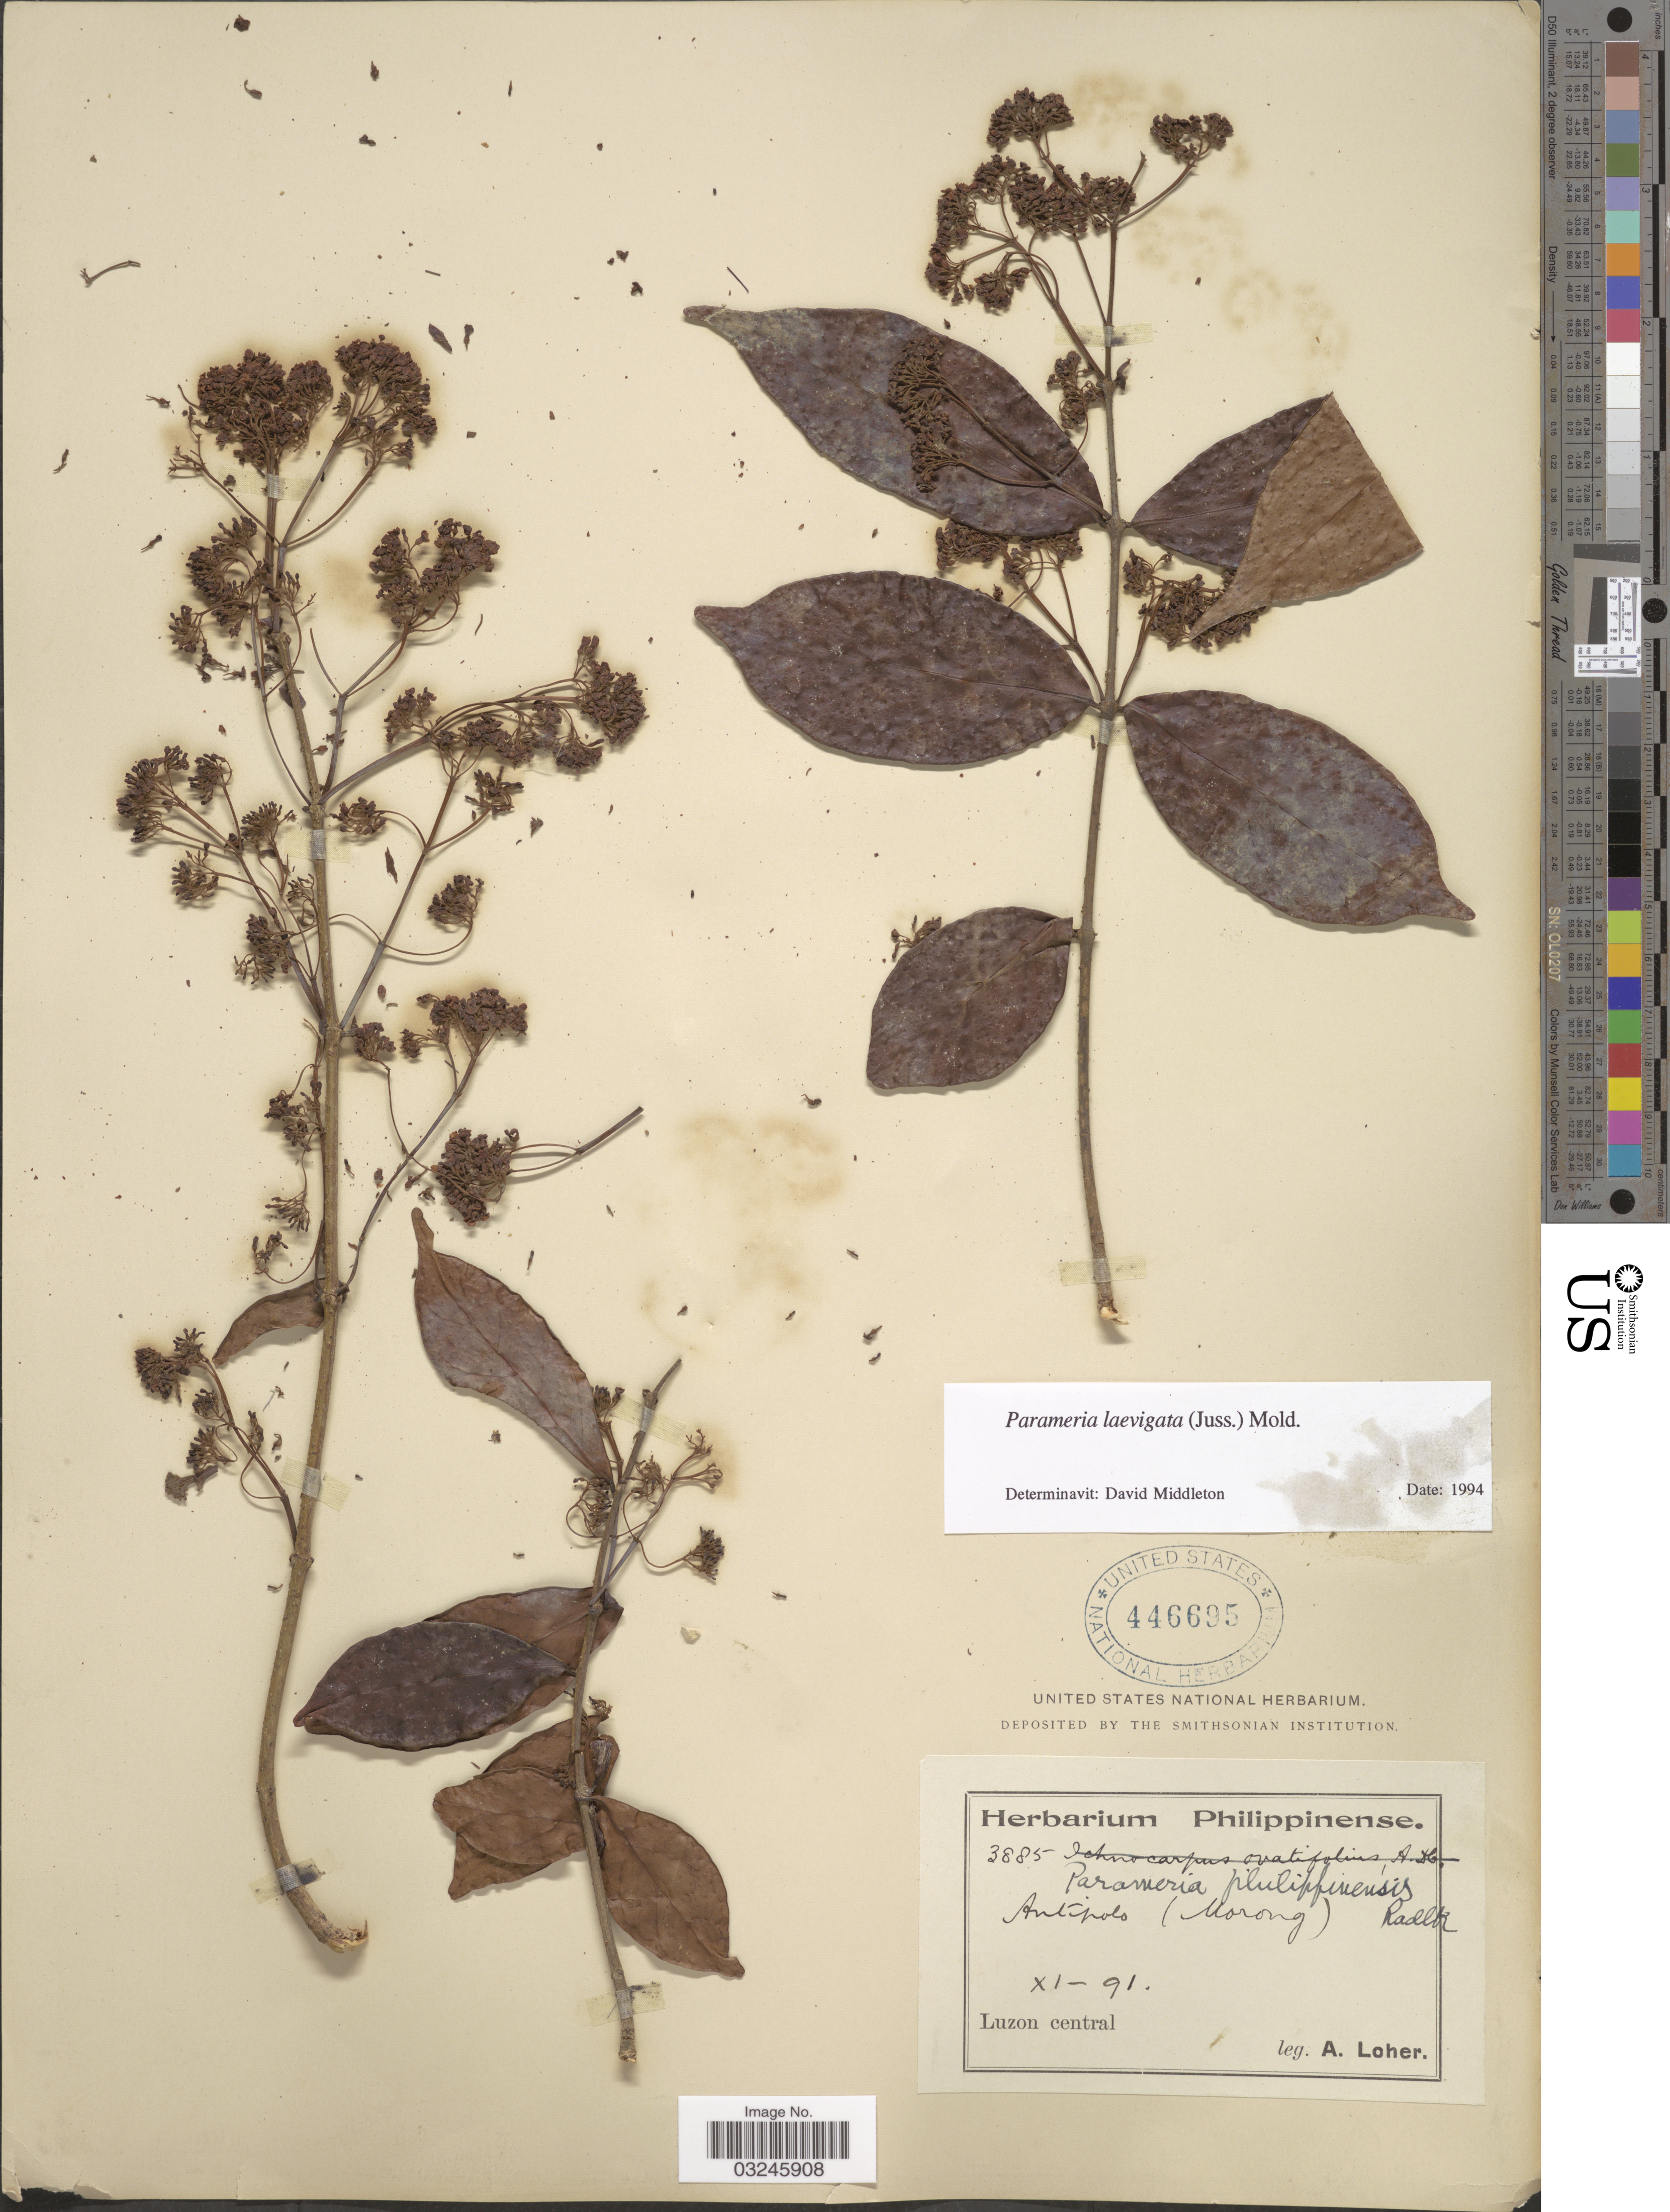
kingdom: Plantae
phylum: Tracheophyta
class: Magnoliopsida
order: Gentianales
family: Apocynaceae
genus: Parameria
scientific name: Parameria laevigata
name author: (Juss.) Moldenke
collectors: A. Loher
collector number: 3885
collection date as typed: Transcribed d/m/y: /11/91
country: Philippines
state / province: Central Luzon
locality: Antipolo (Morong), Luzon Central.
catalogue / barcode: US 446695